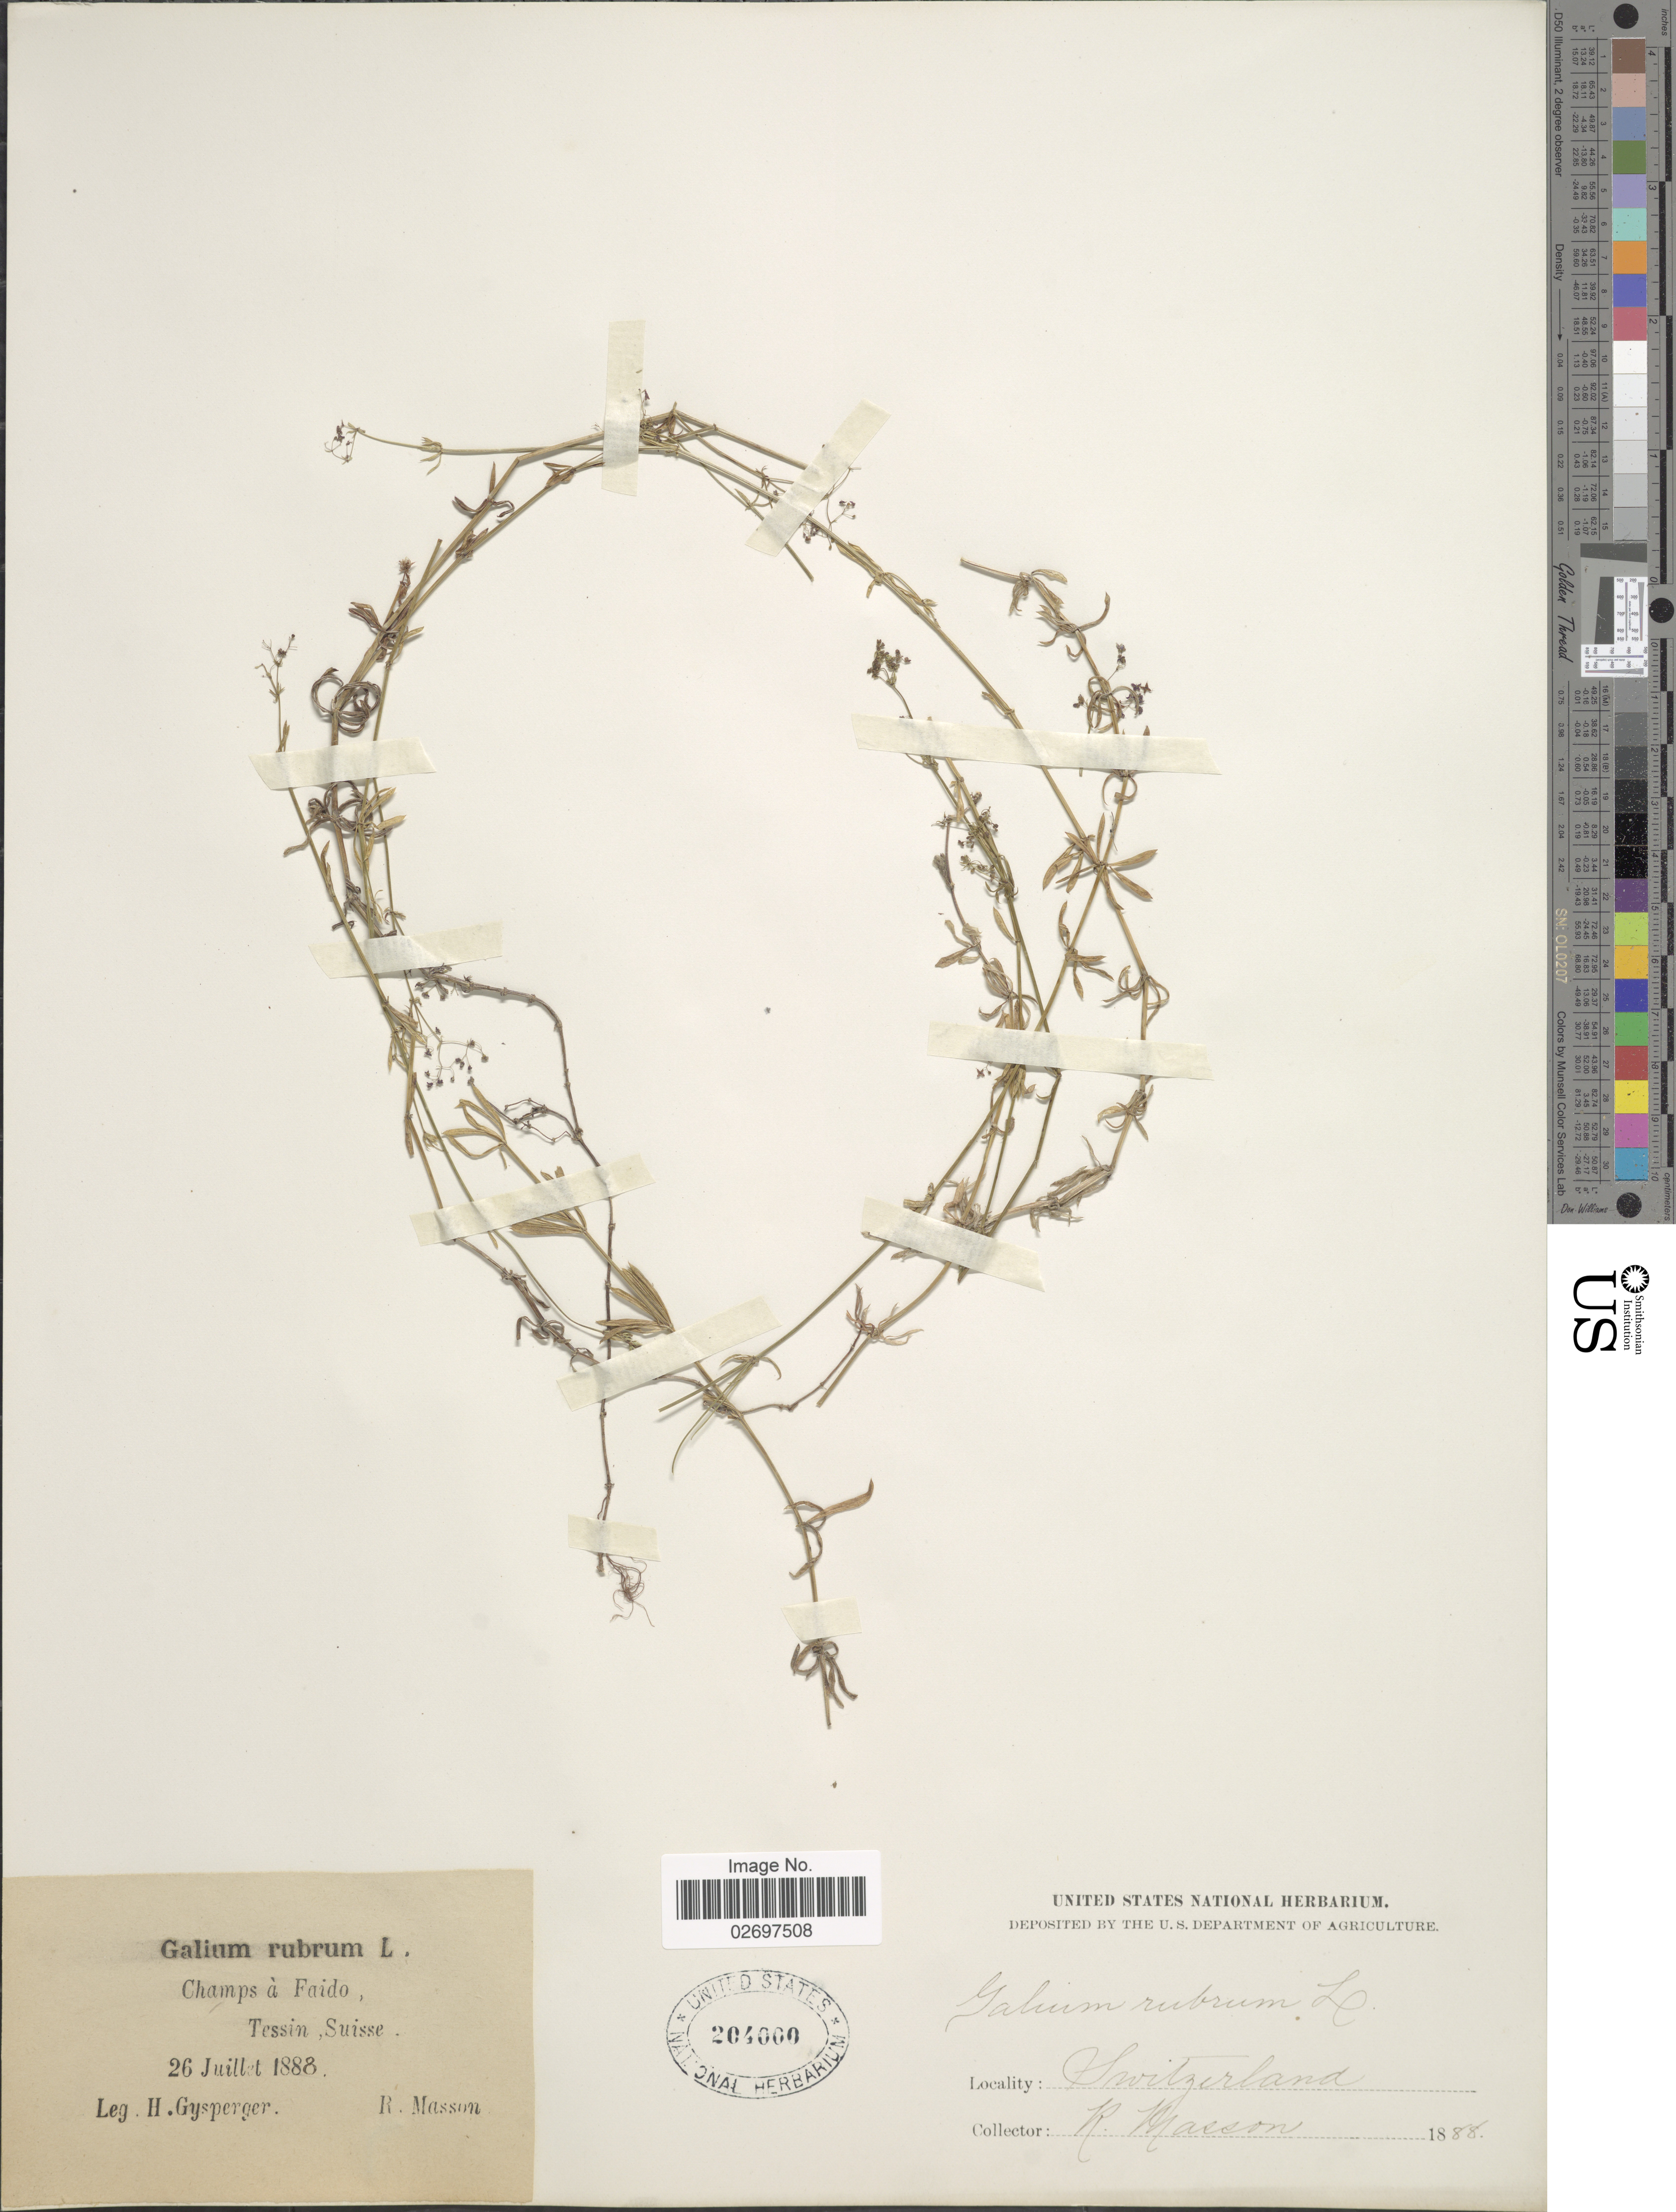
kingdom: Plantae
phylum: Tracheophyta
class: Magnoliopsida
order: Gentianales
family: Rubiaceae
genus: Galium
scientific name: Galium rubrum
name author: L.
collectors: H. Gysperger & R. Masson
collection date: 1888-07-26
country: Switzerland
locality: Champs à Faido, Tessin, Suisse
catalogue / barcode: US 204000